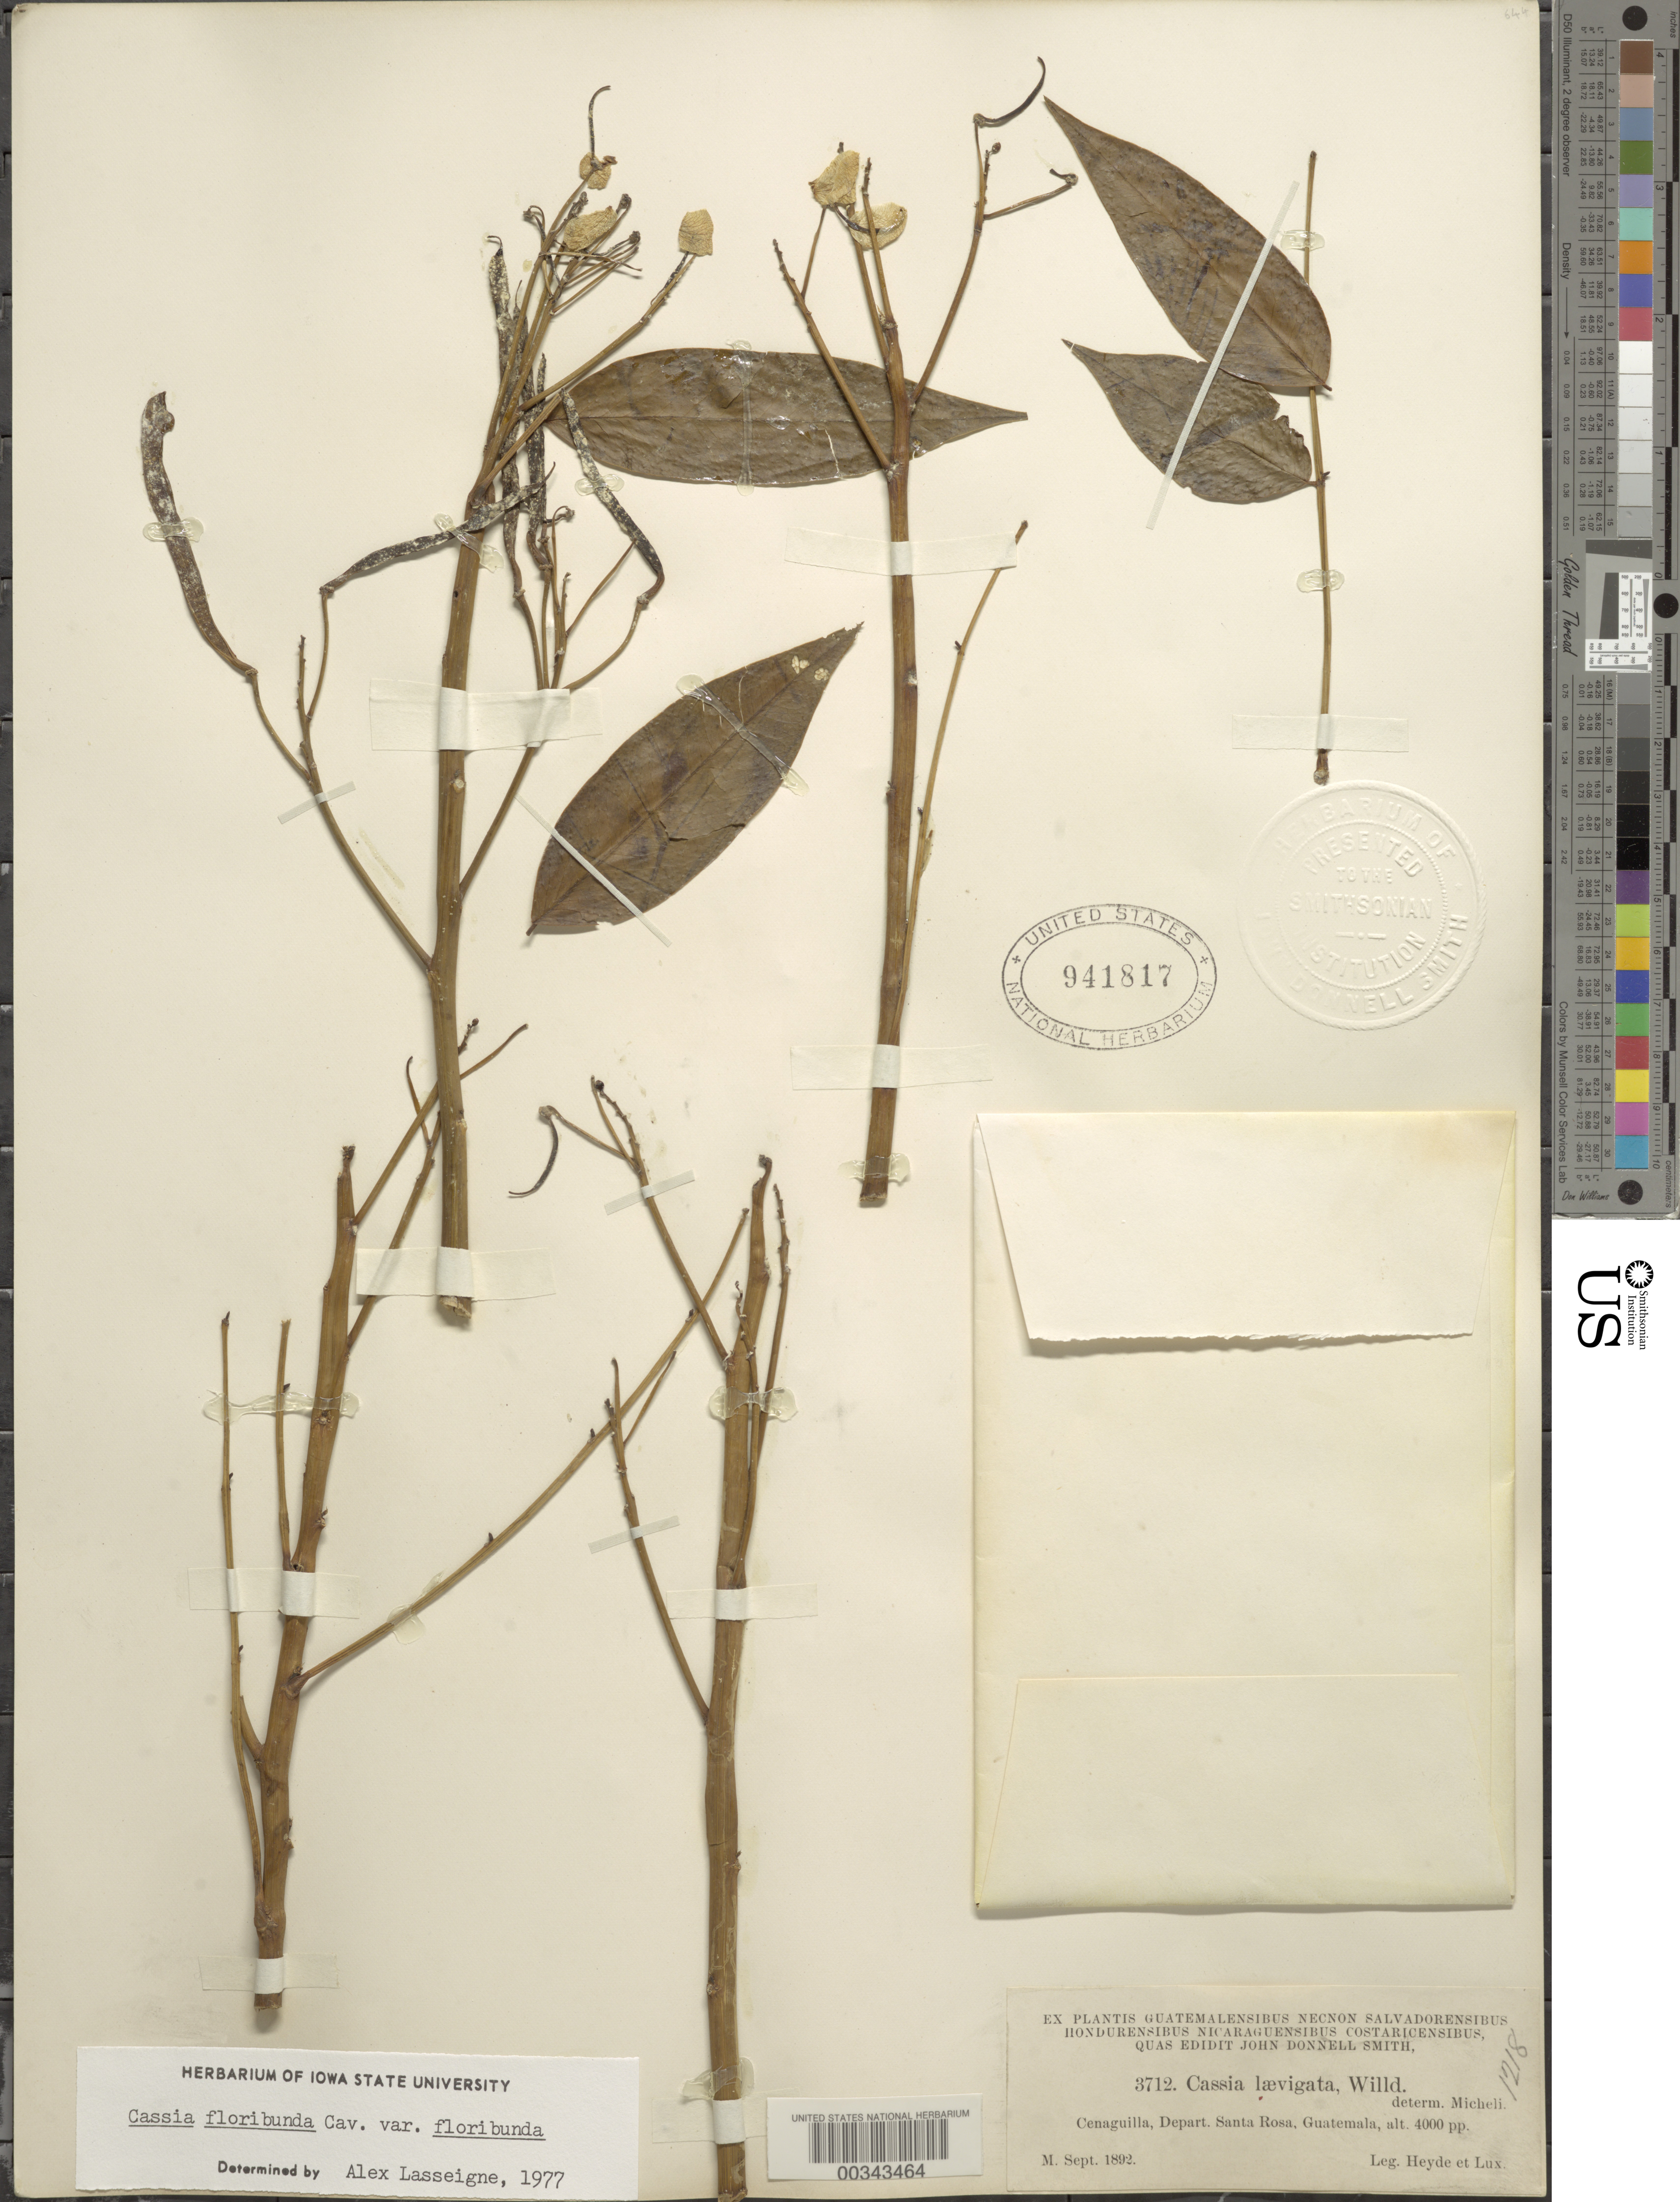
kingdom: Plantae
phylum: Tracheophyta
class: Magnoliopsida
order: Fabales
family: Fabaceae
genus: Senna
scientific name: Senna septemtrionalis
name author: (Viv.) H.S. Irwin & Barneby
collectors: E. T. Heyde & E. Lux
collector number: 3712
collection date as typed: Sep 1892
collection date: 1892-09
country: Guatemala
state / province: Santa Rosa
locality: Cenaguilla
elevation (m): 1219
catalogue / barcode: US 941817